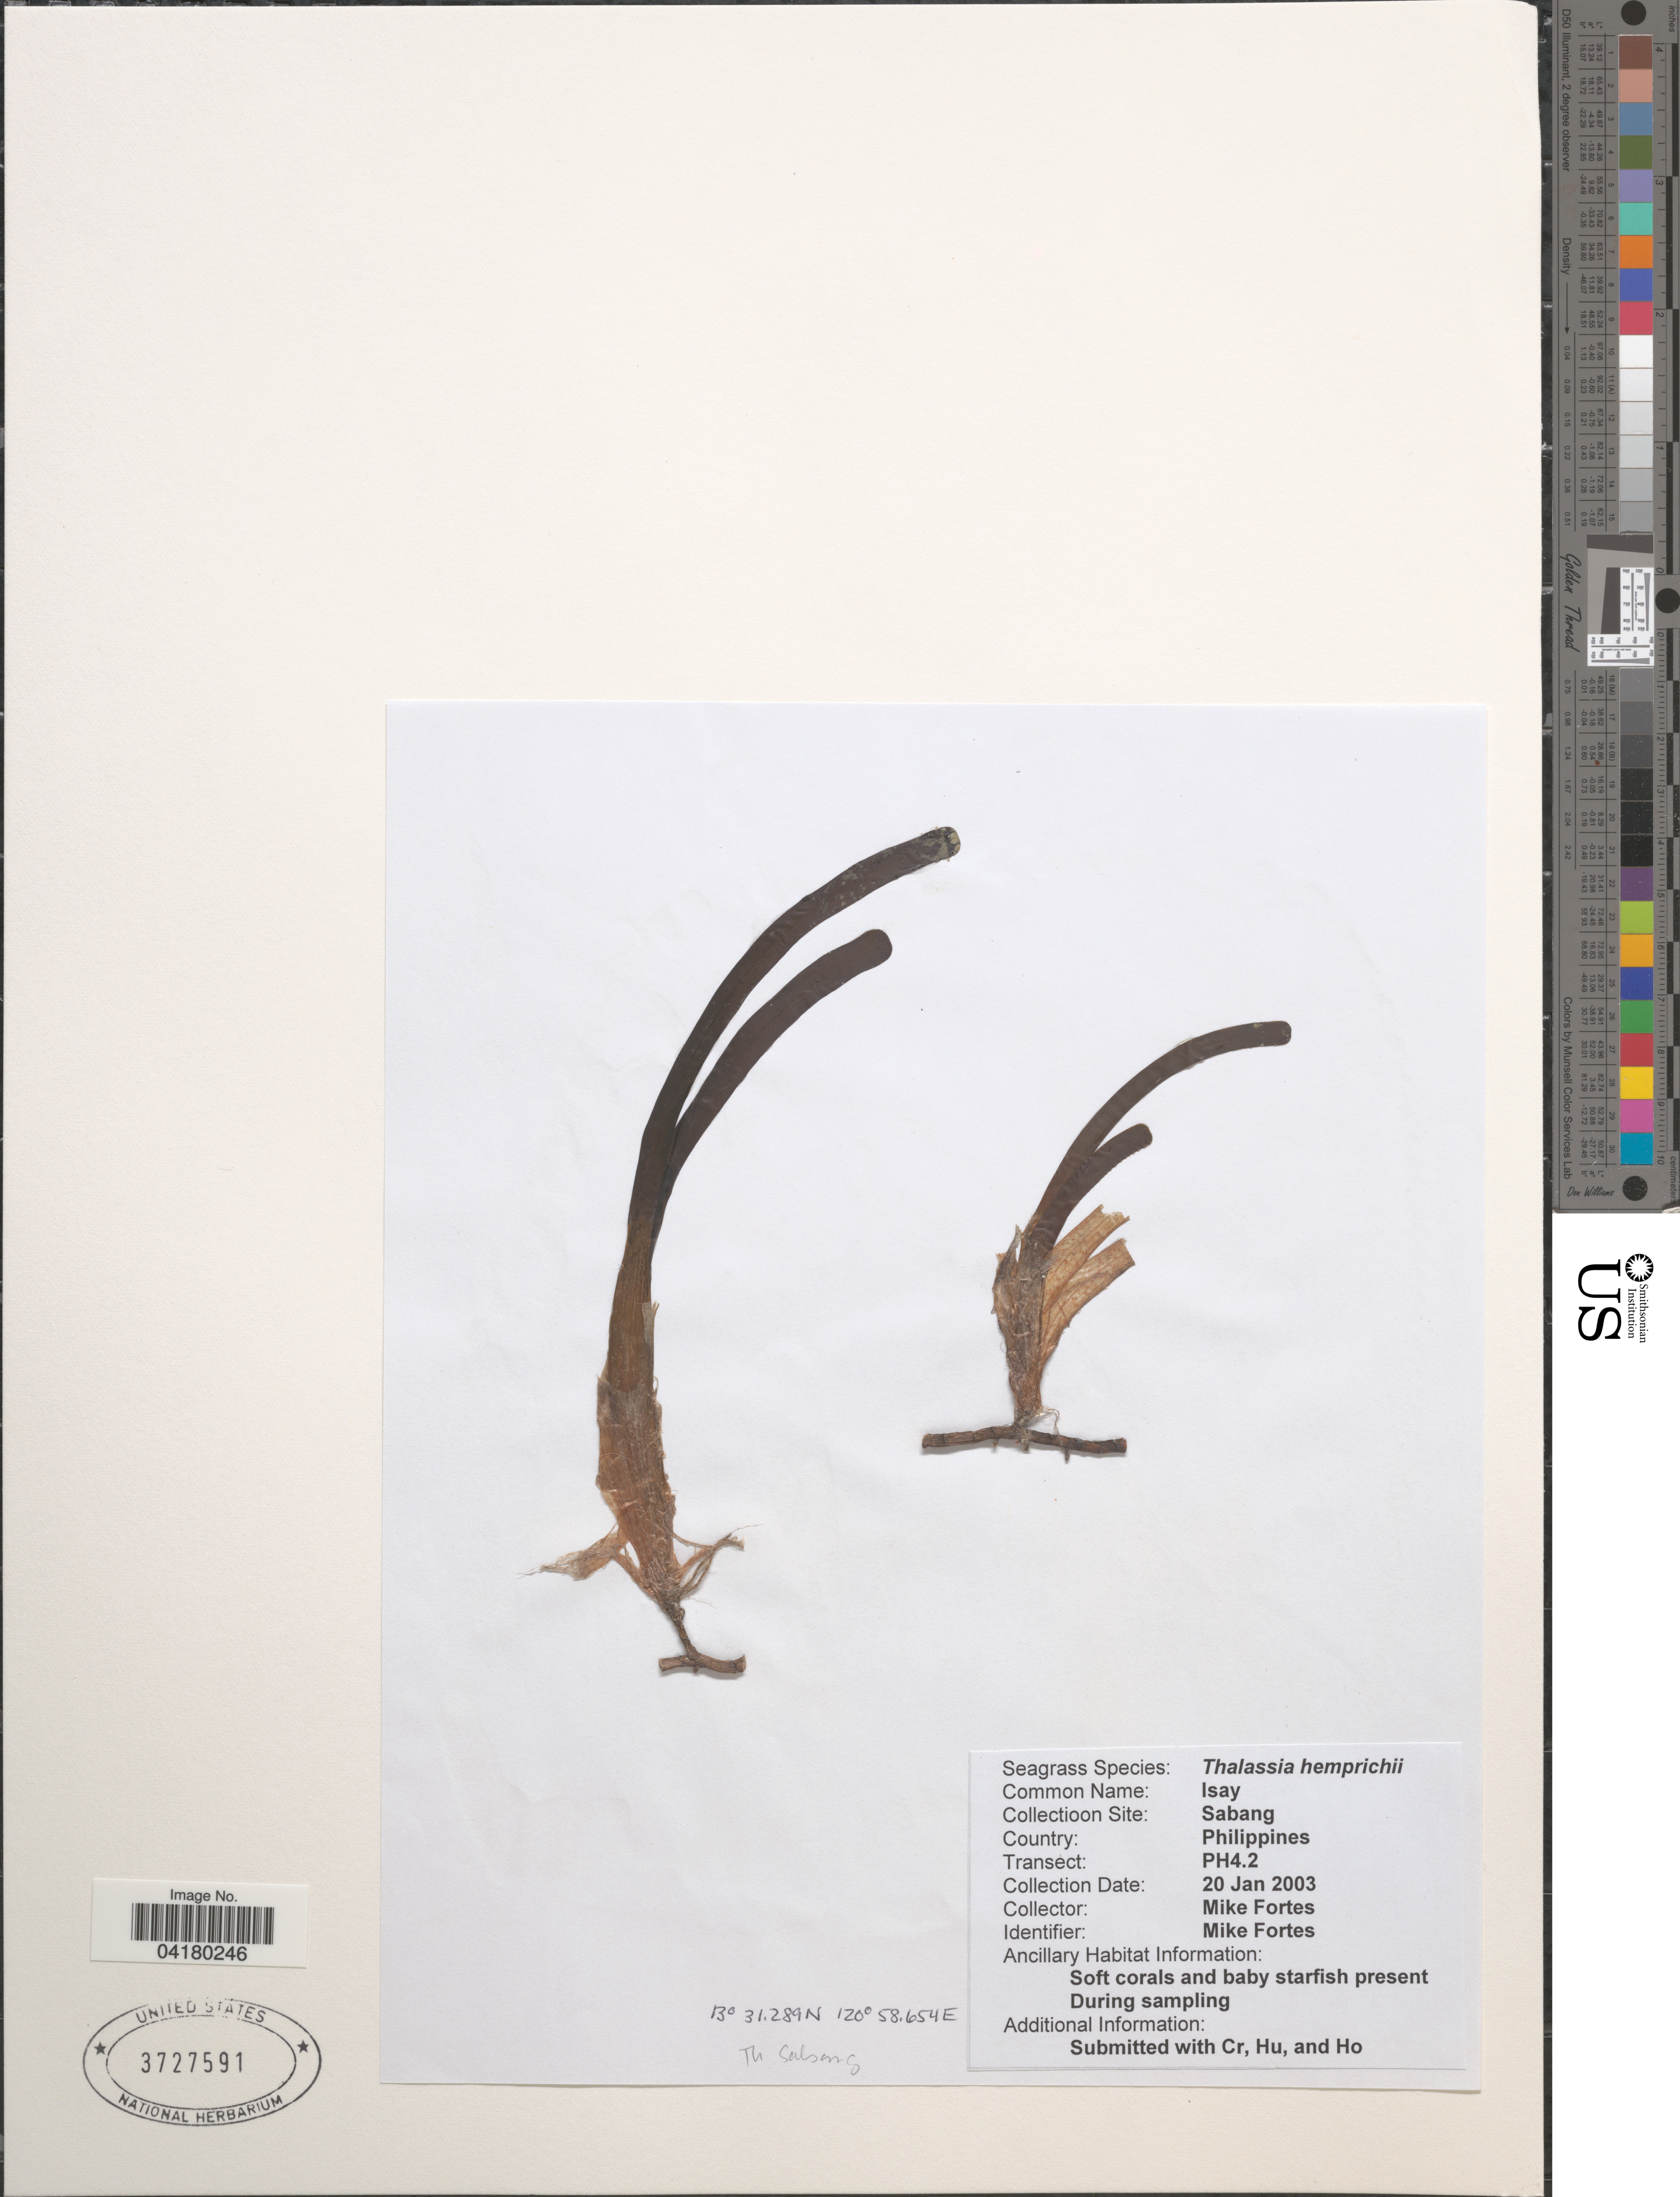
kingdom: Plantae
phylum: Tracheophyta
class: Liliopsida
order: Alismatales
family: Hydrocharitaceae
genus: Thalassia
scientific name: Thalassia hemprichii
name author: Asch.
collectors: M. Fortes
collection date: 2003-01-20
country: Philippines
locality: Sabang. Transect: PH4.2.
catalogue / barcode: US 3727591